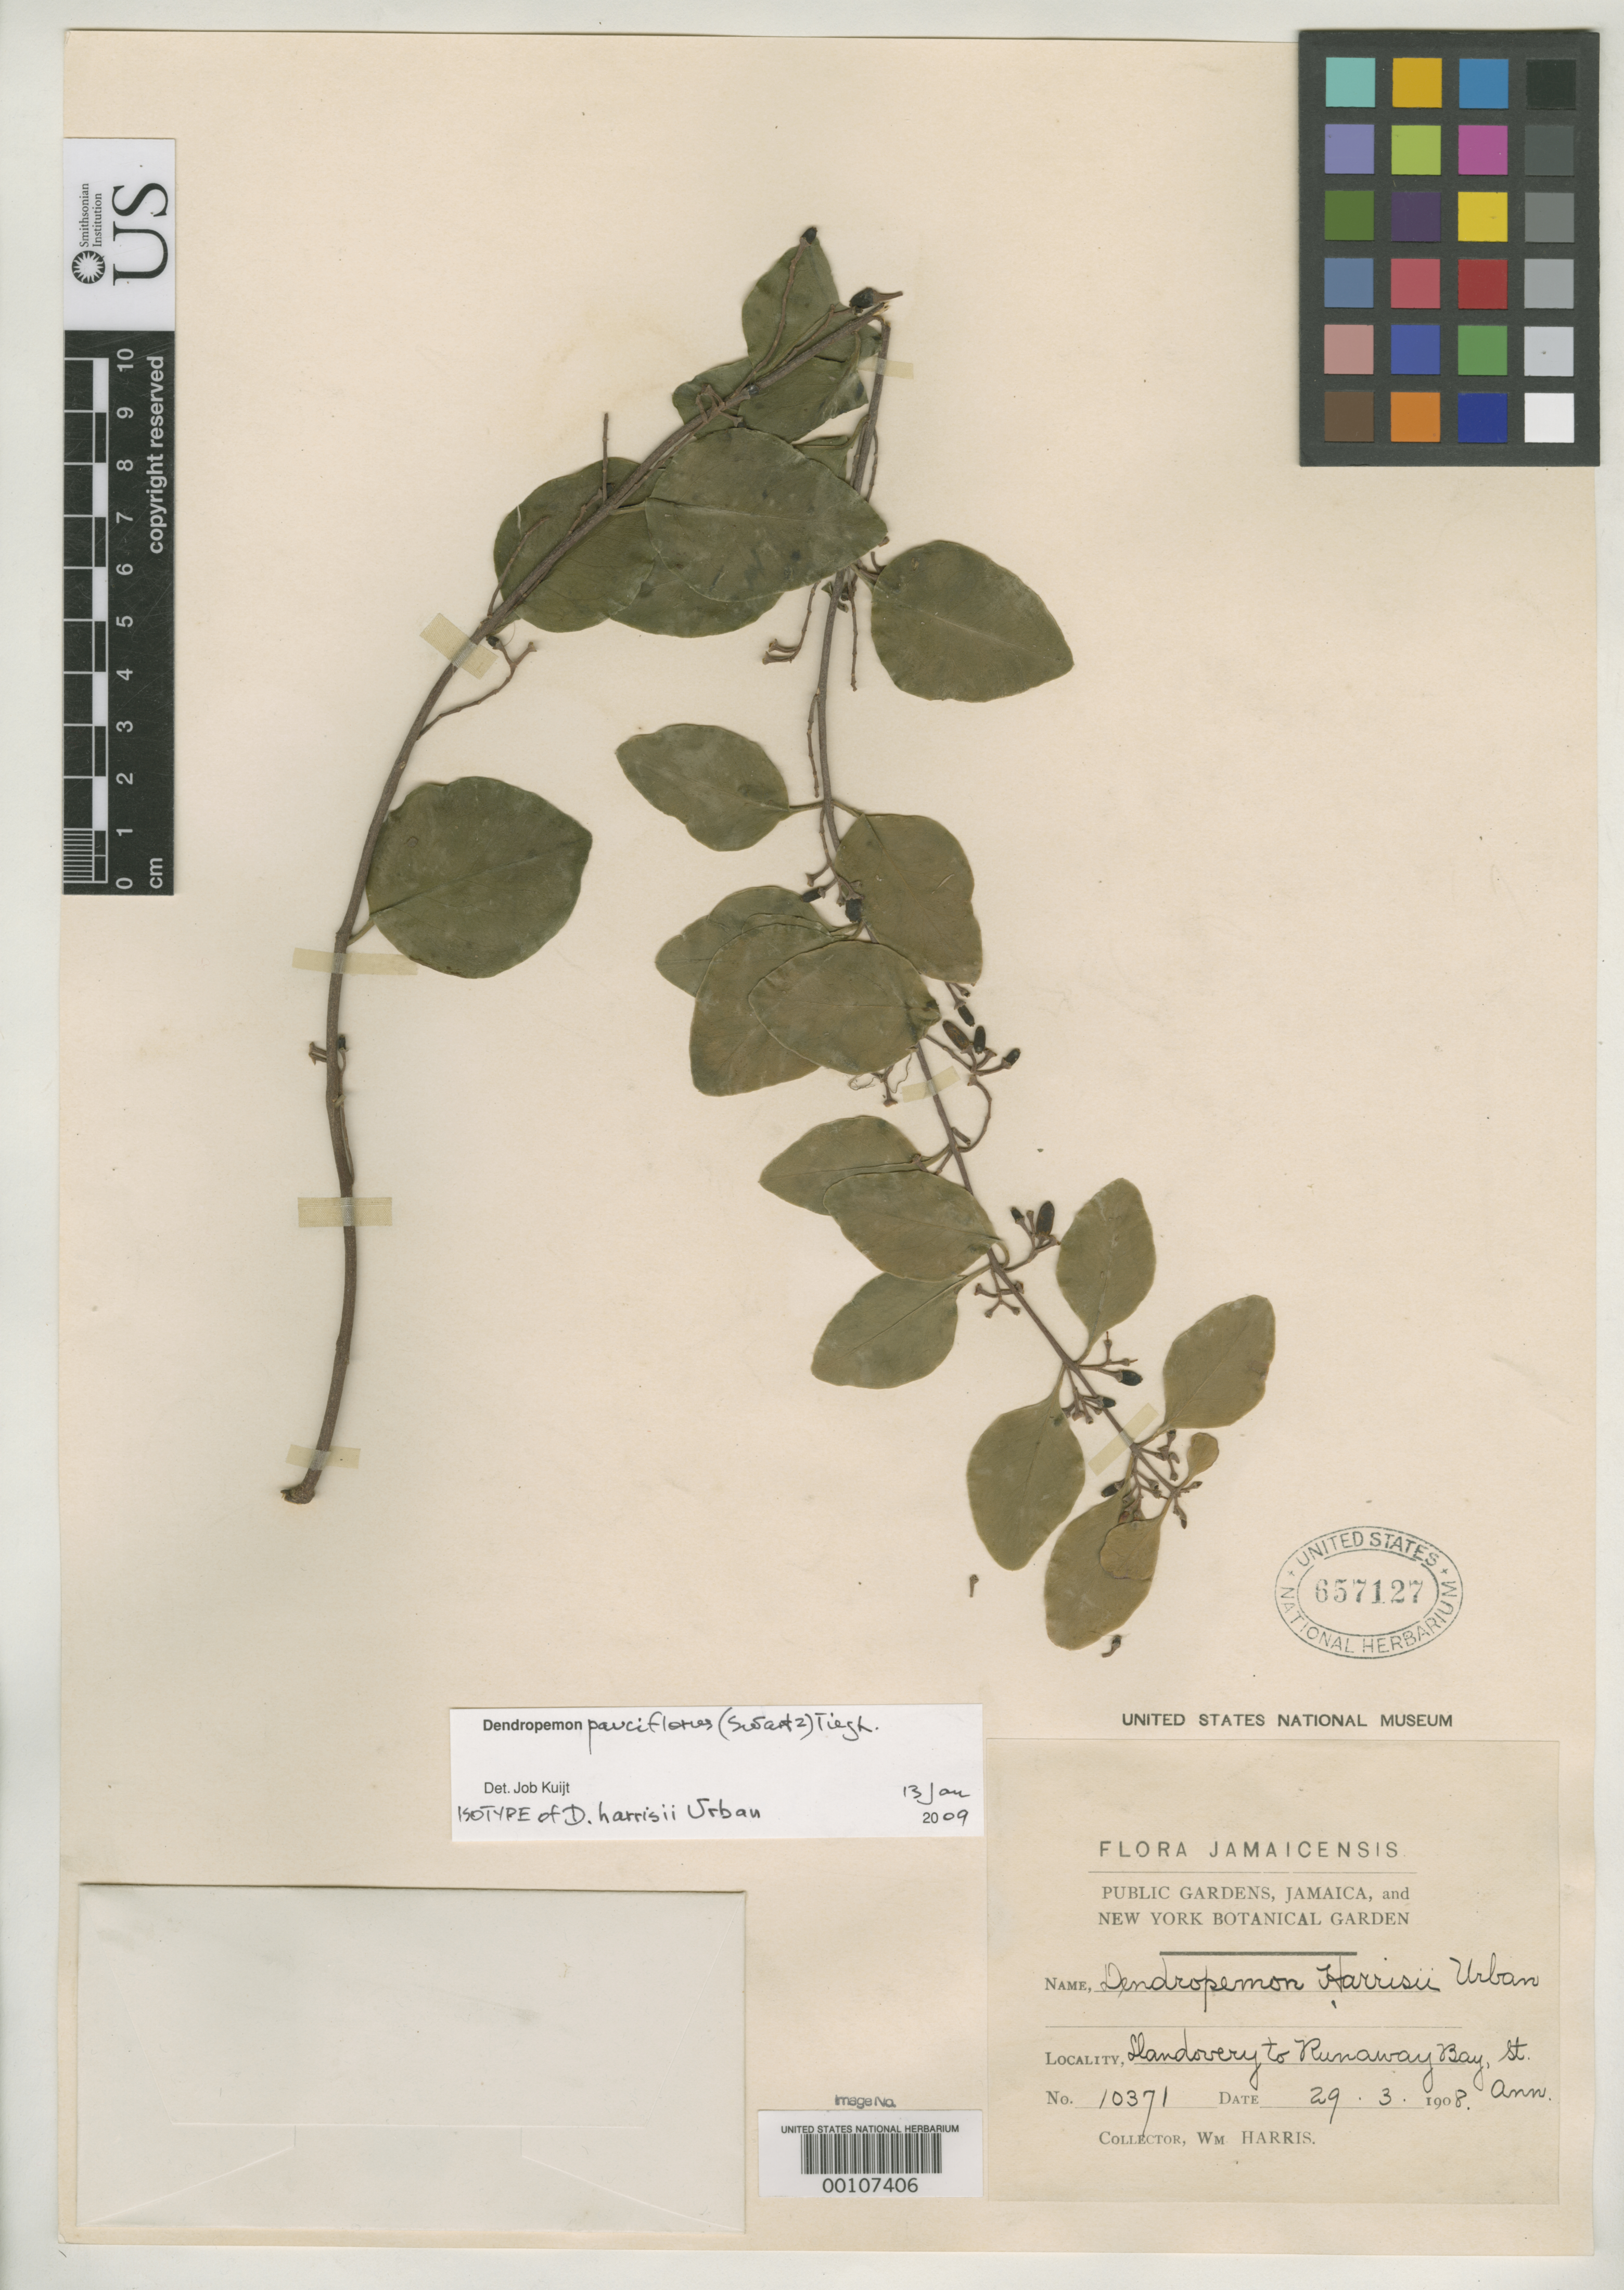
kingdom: Plantae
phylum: Tracheophyta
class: Magnoliopsida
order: Santalales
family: Loranthaceae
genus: Dendropemon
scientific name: Dendropemon harrisii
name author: Urb.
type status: Isotype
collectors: W. H. Harris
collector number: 10371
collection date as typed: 29 Mar 1908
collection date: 1908-03-29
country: Jamaica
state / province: Saint Ann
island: Greater Antilles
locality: Between Llandovery and Runaway Bay.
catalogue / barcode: US 657127